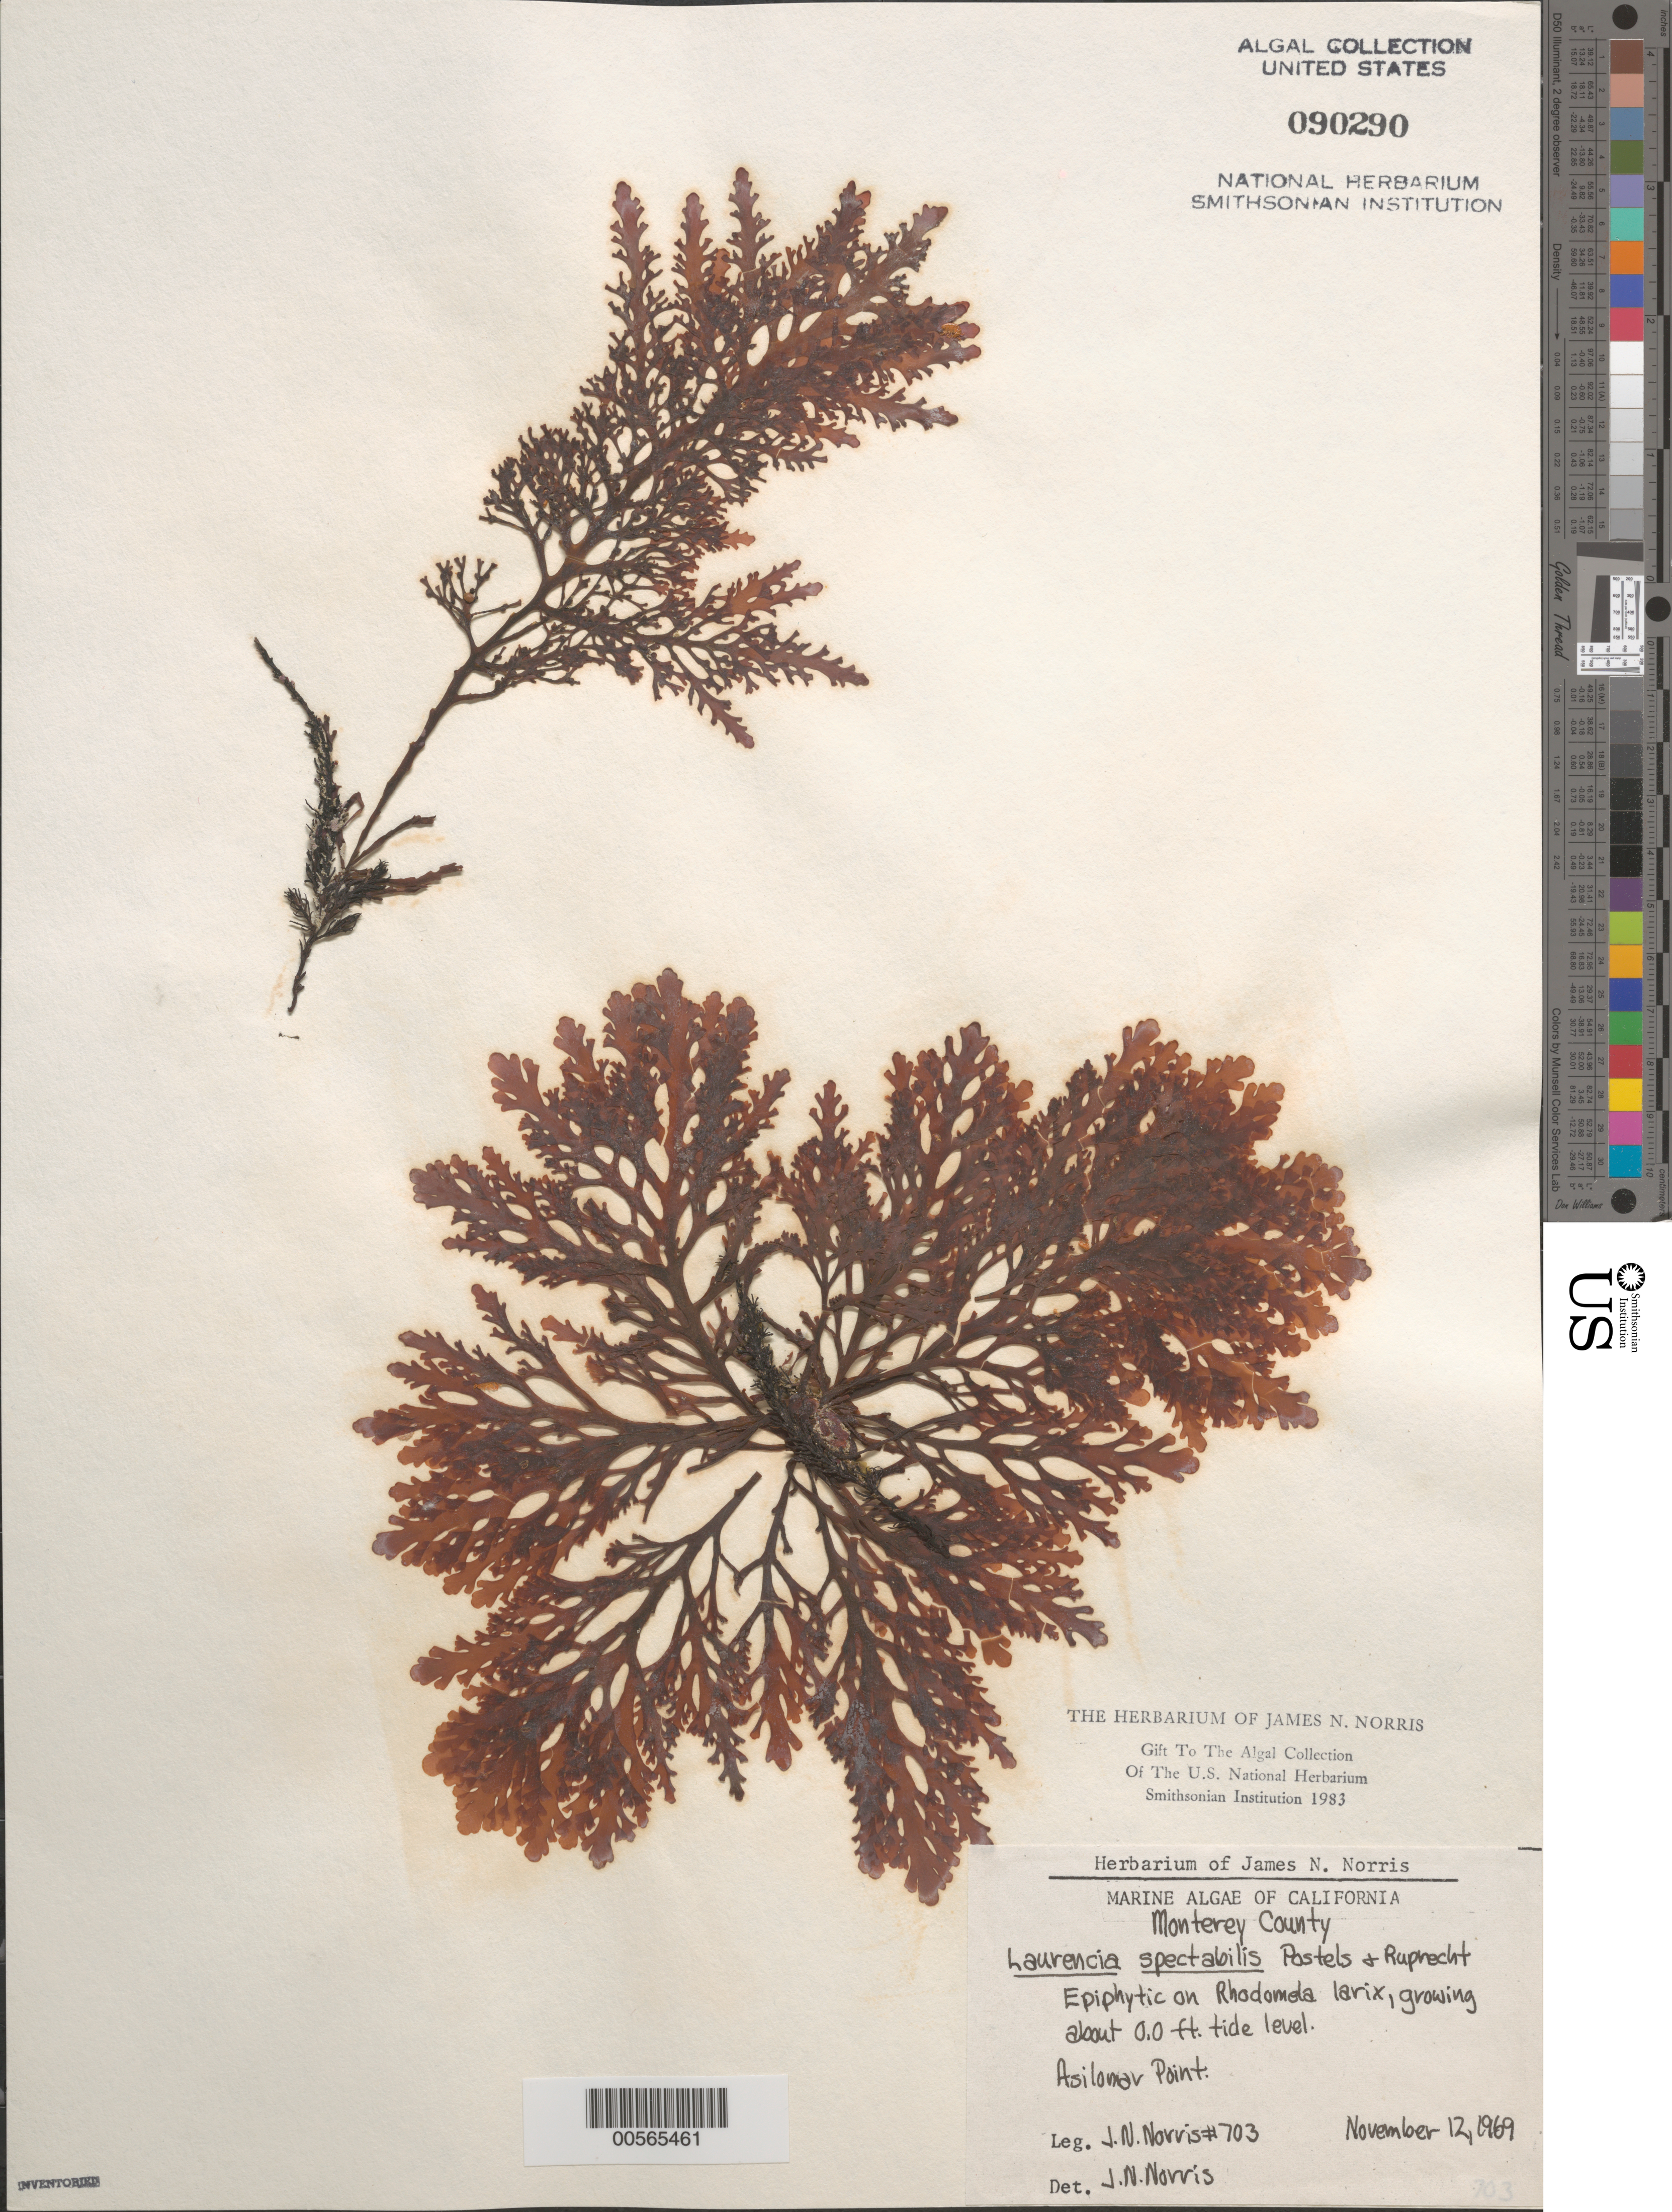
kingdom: Plantae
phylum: Rhodophyta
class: Florideophyceae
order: Ceramiales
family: Rhodomelaceae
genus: Osmundea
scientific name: Osmundea spectabilis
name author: (Postels & Rupr.) K.W. Nam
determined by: Algae name updating Project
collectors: J. N. Norris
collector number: JN-703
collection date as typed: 12 Nov 1969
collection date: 1969-11-12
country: United States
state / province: California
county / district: Monterey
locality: Asilomar Point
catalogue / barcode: US 90290